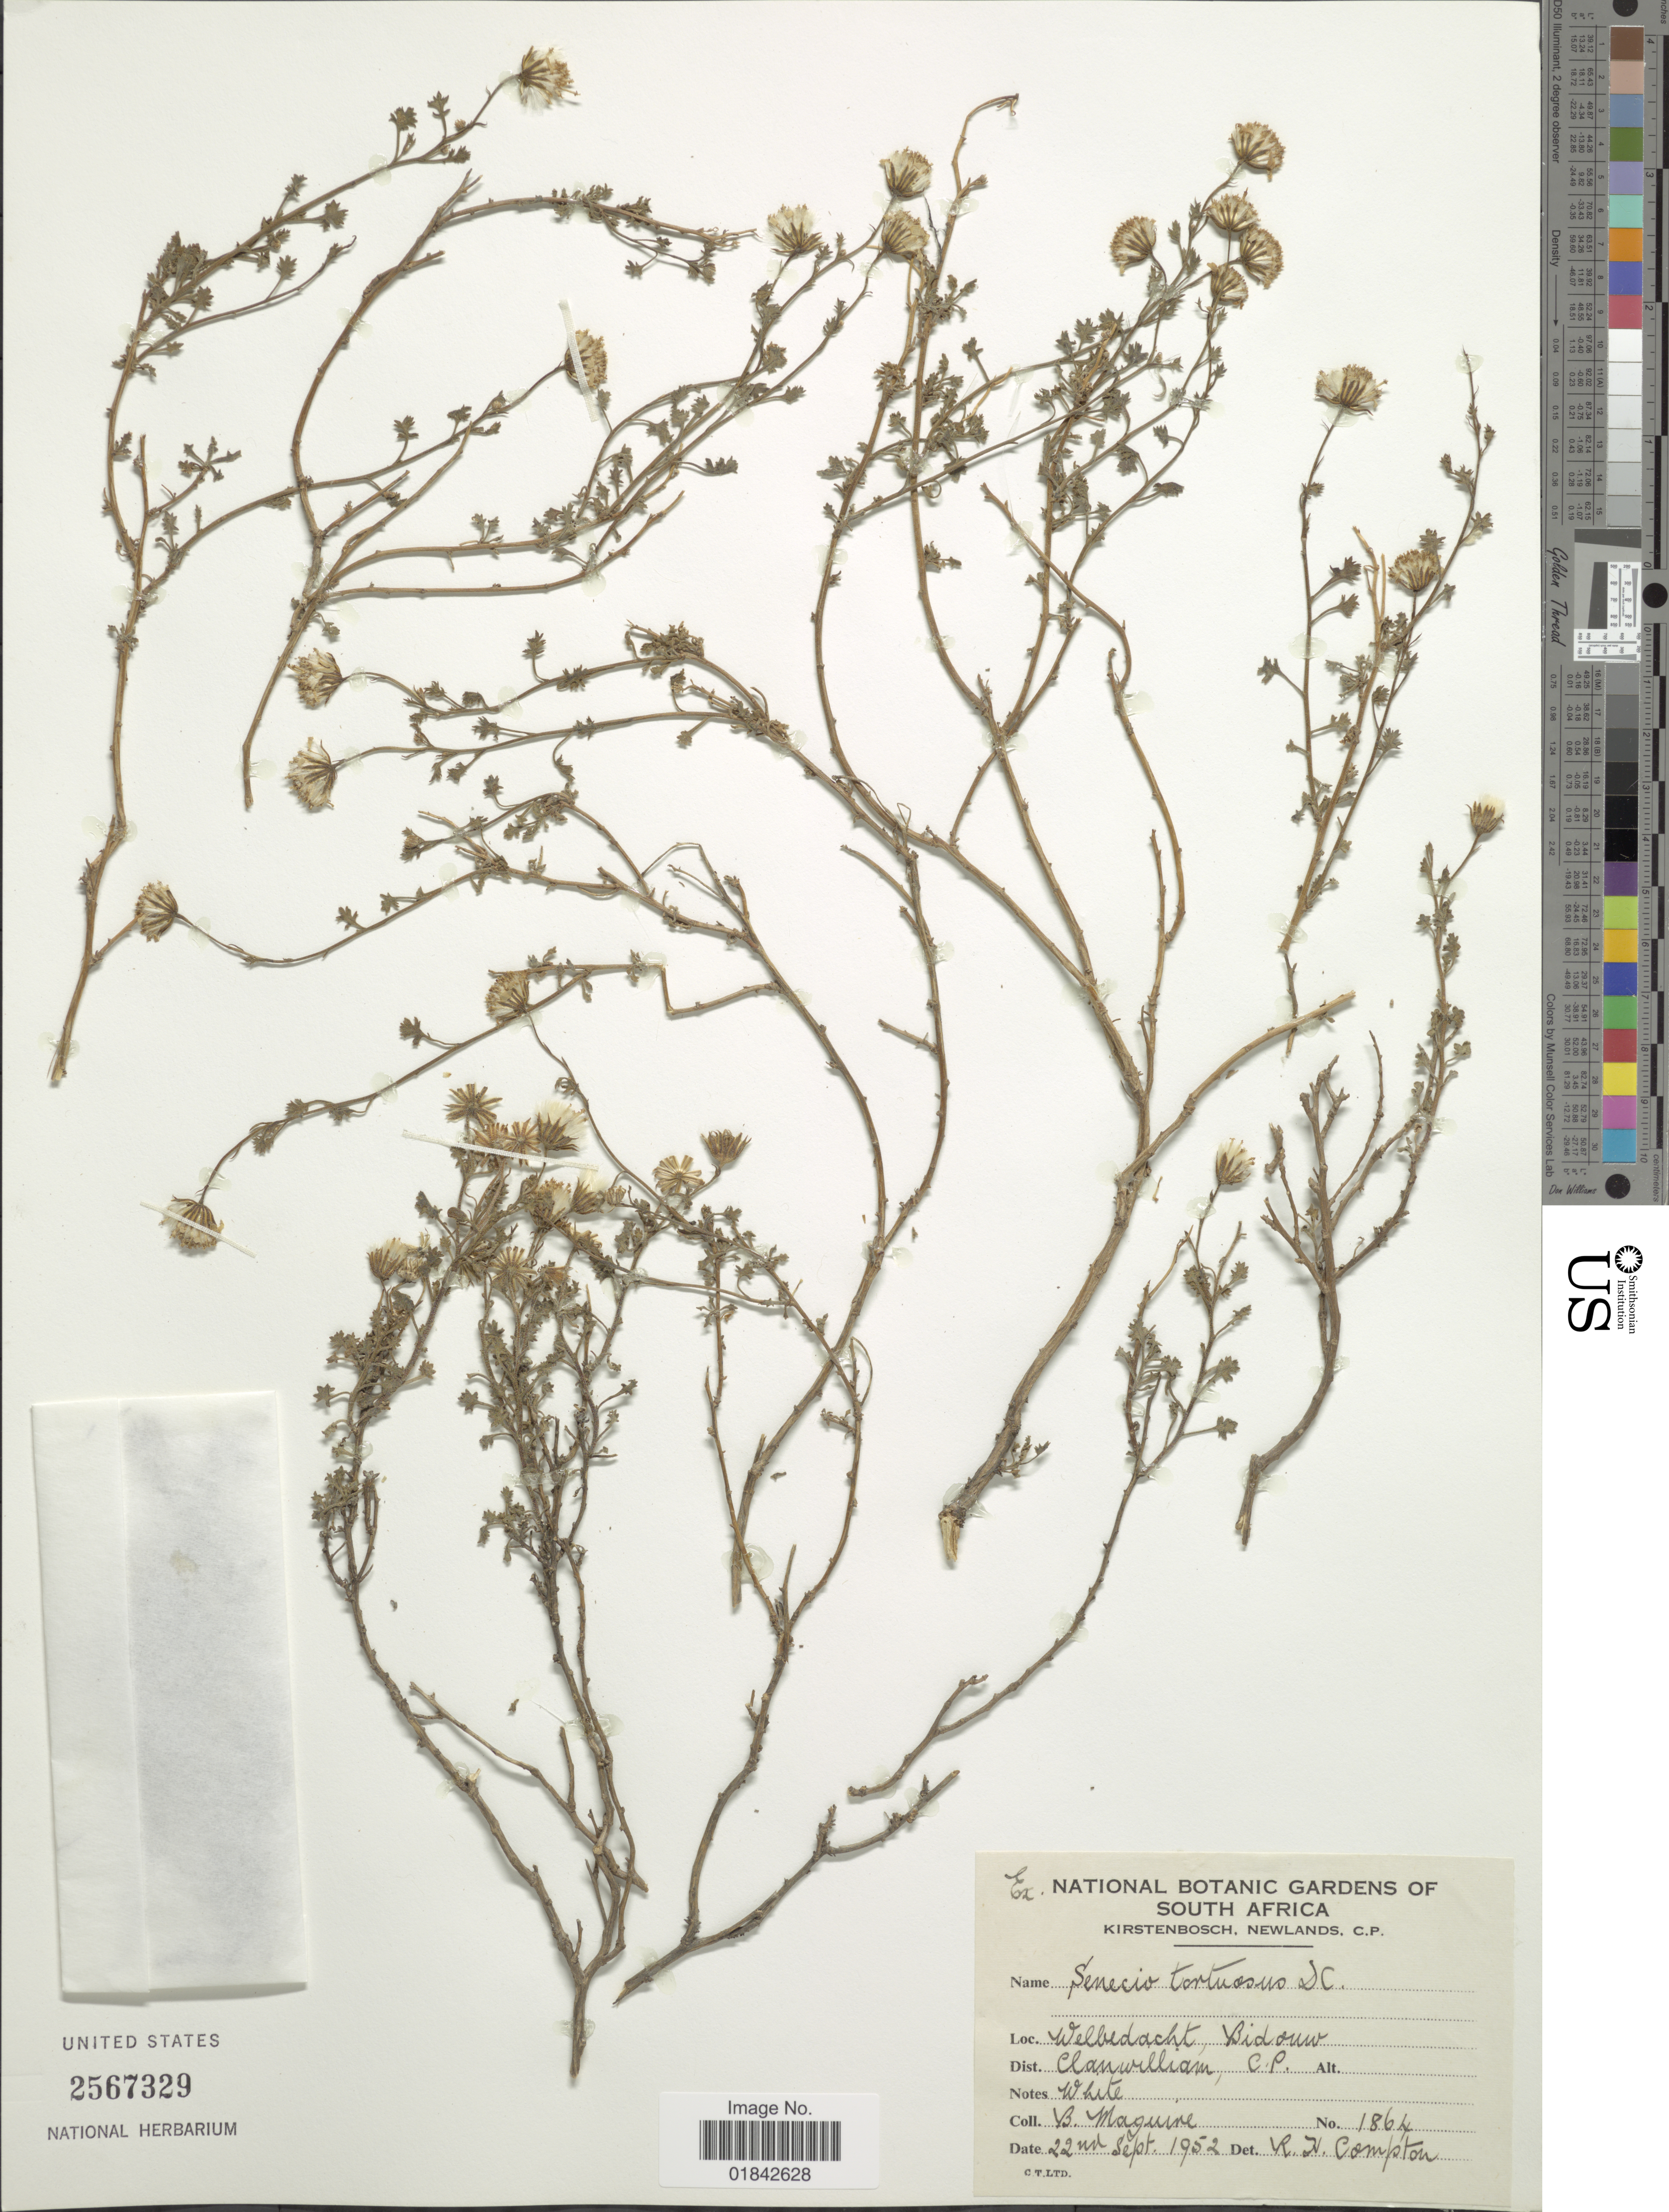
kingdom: Plantae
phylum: Tracheophyta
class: Magnoliopsida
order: Asterales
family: Asteraceae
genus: Senecio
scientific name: Senecio tortuosus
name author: DC.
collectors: B. Maguire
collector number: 1864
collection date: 1952-09-22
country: South Africa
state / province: Western Cape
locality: Welbedacht Bidouw, Clanwilliam, C. P.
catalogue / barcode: US 2567329